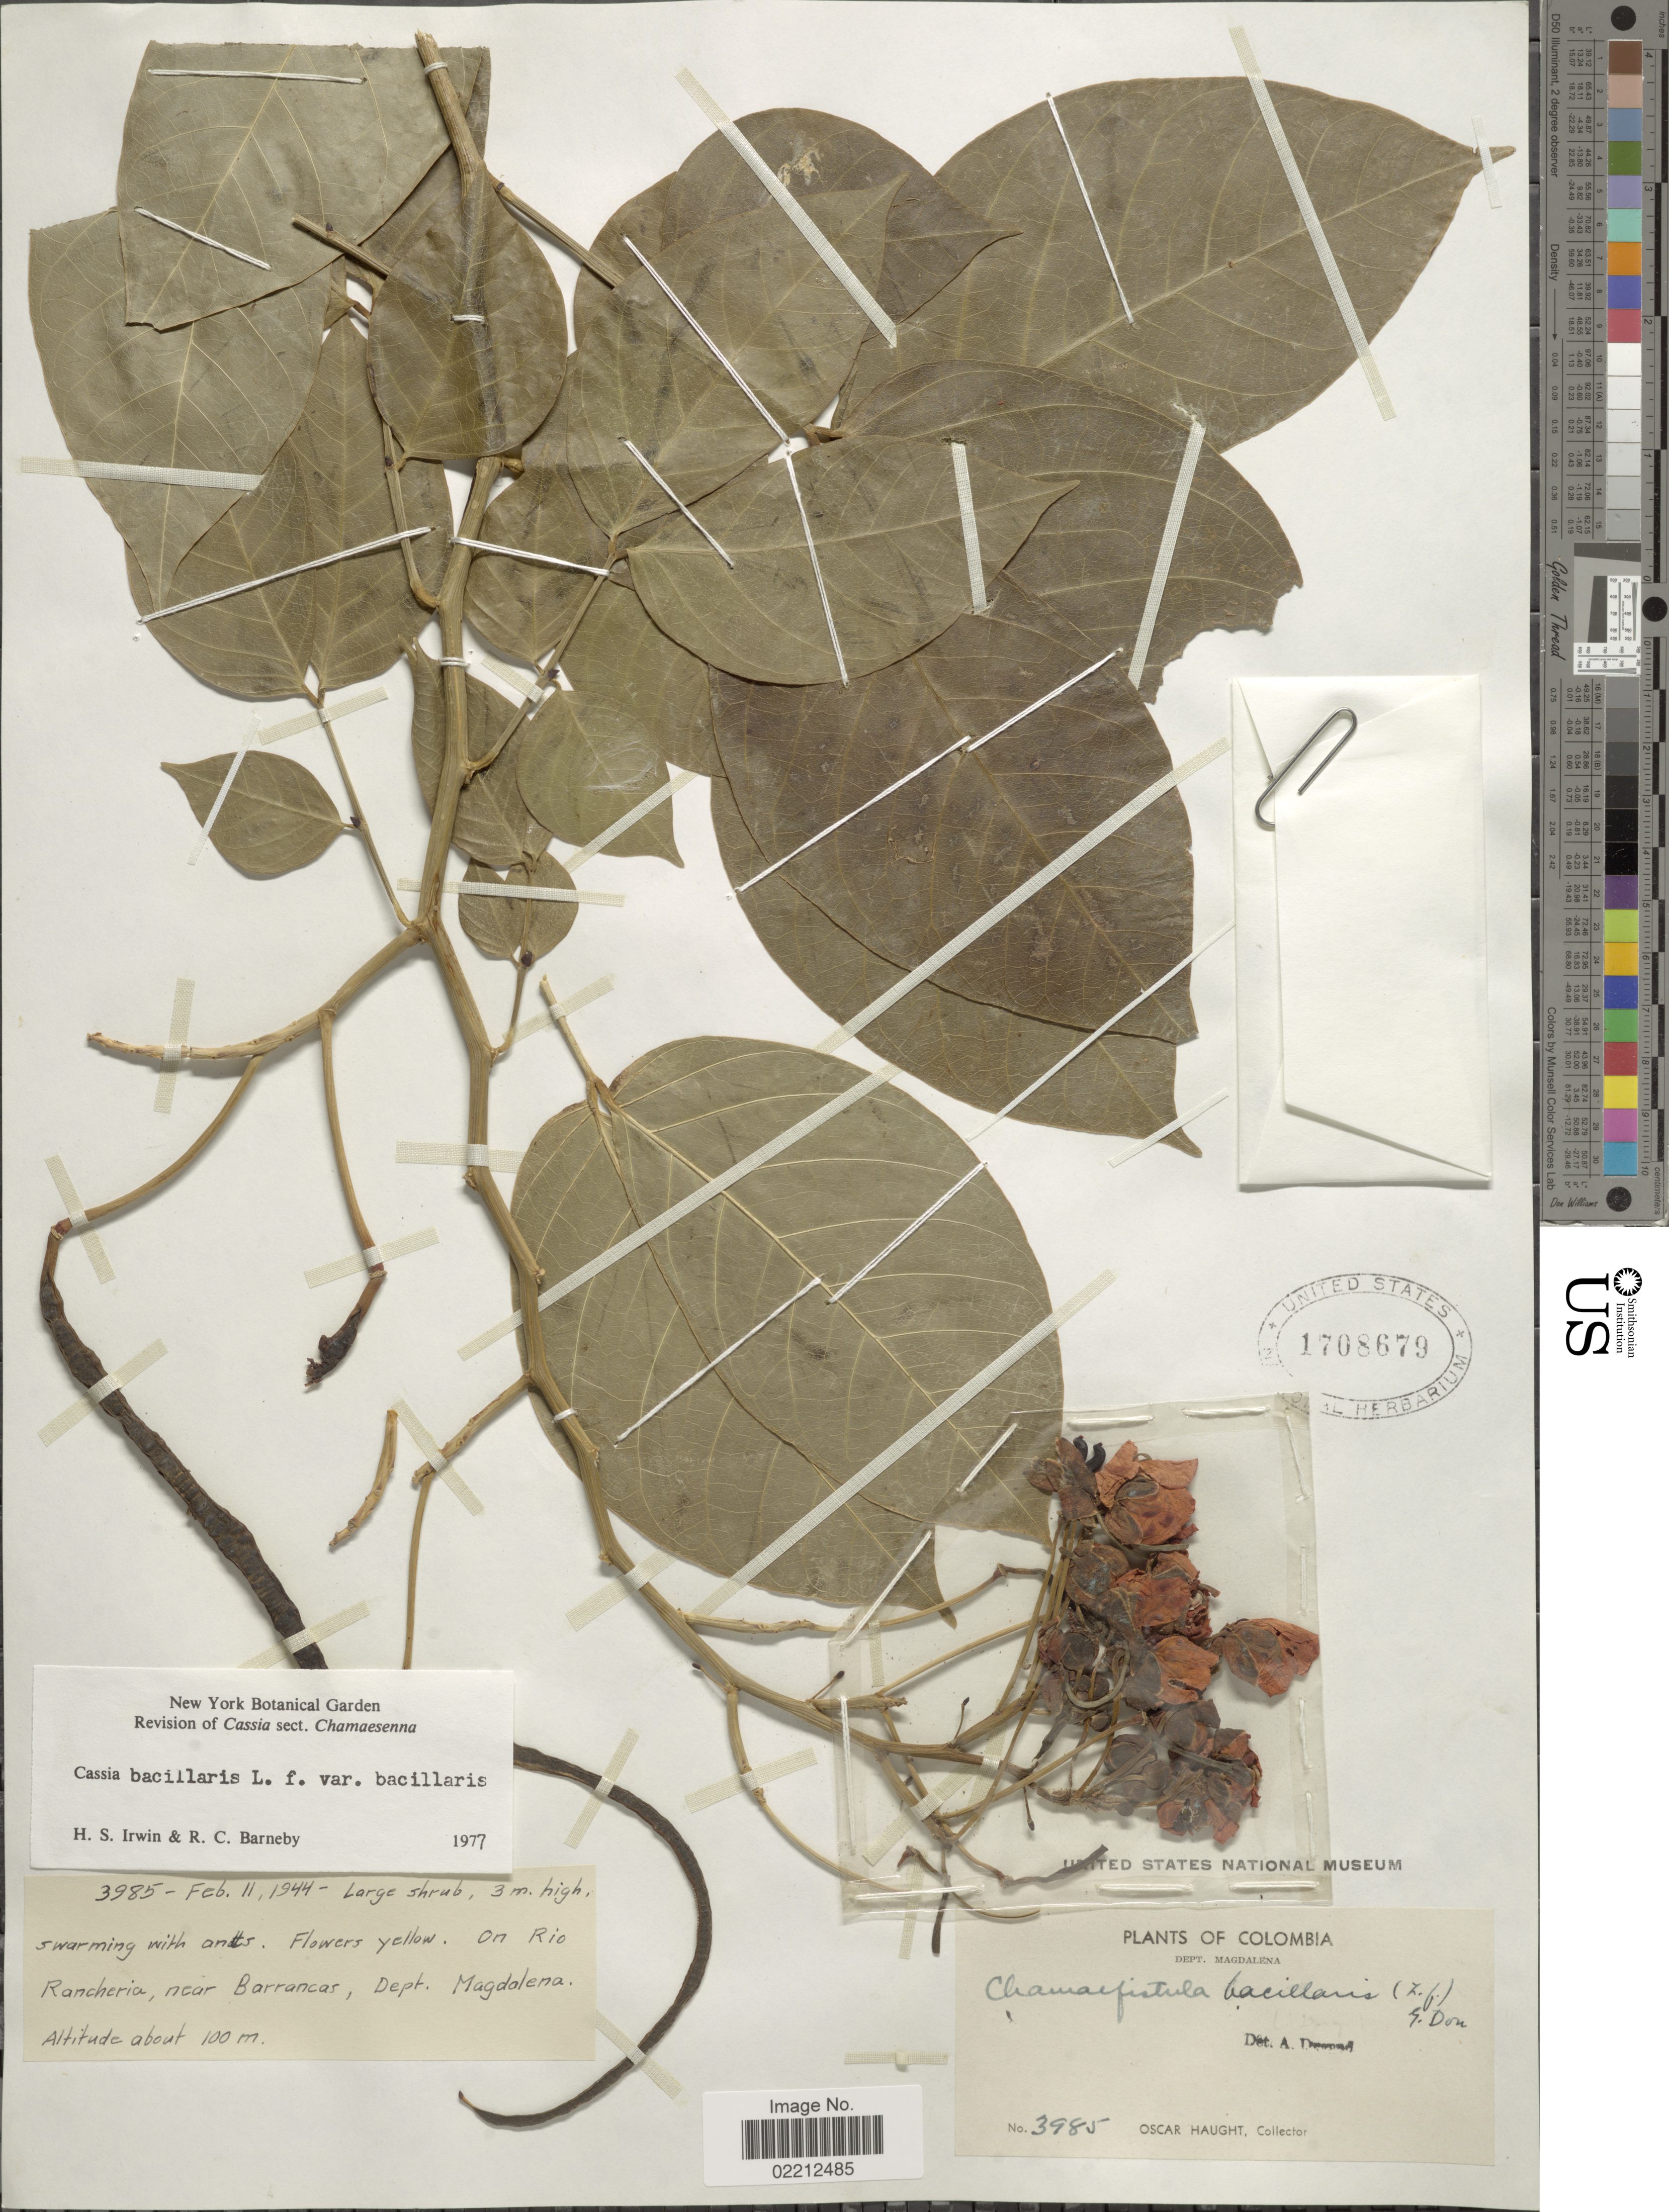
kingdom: Plantae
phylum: Tracheophyta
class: Magnoliopsida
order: Fabales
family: Fabaceae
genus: Senna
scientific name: Senna bacillaris var. bacillaris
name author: (L. f.) H.S. Irwin & Barneby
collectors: O. Haught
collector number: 3985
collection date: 1944-02-11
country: Colombia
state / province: Magdalena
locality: On Rio rancheria, near Barrancar, Dept. Magdalena.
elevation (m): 100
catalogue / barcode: US 1708679